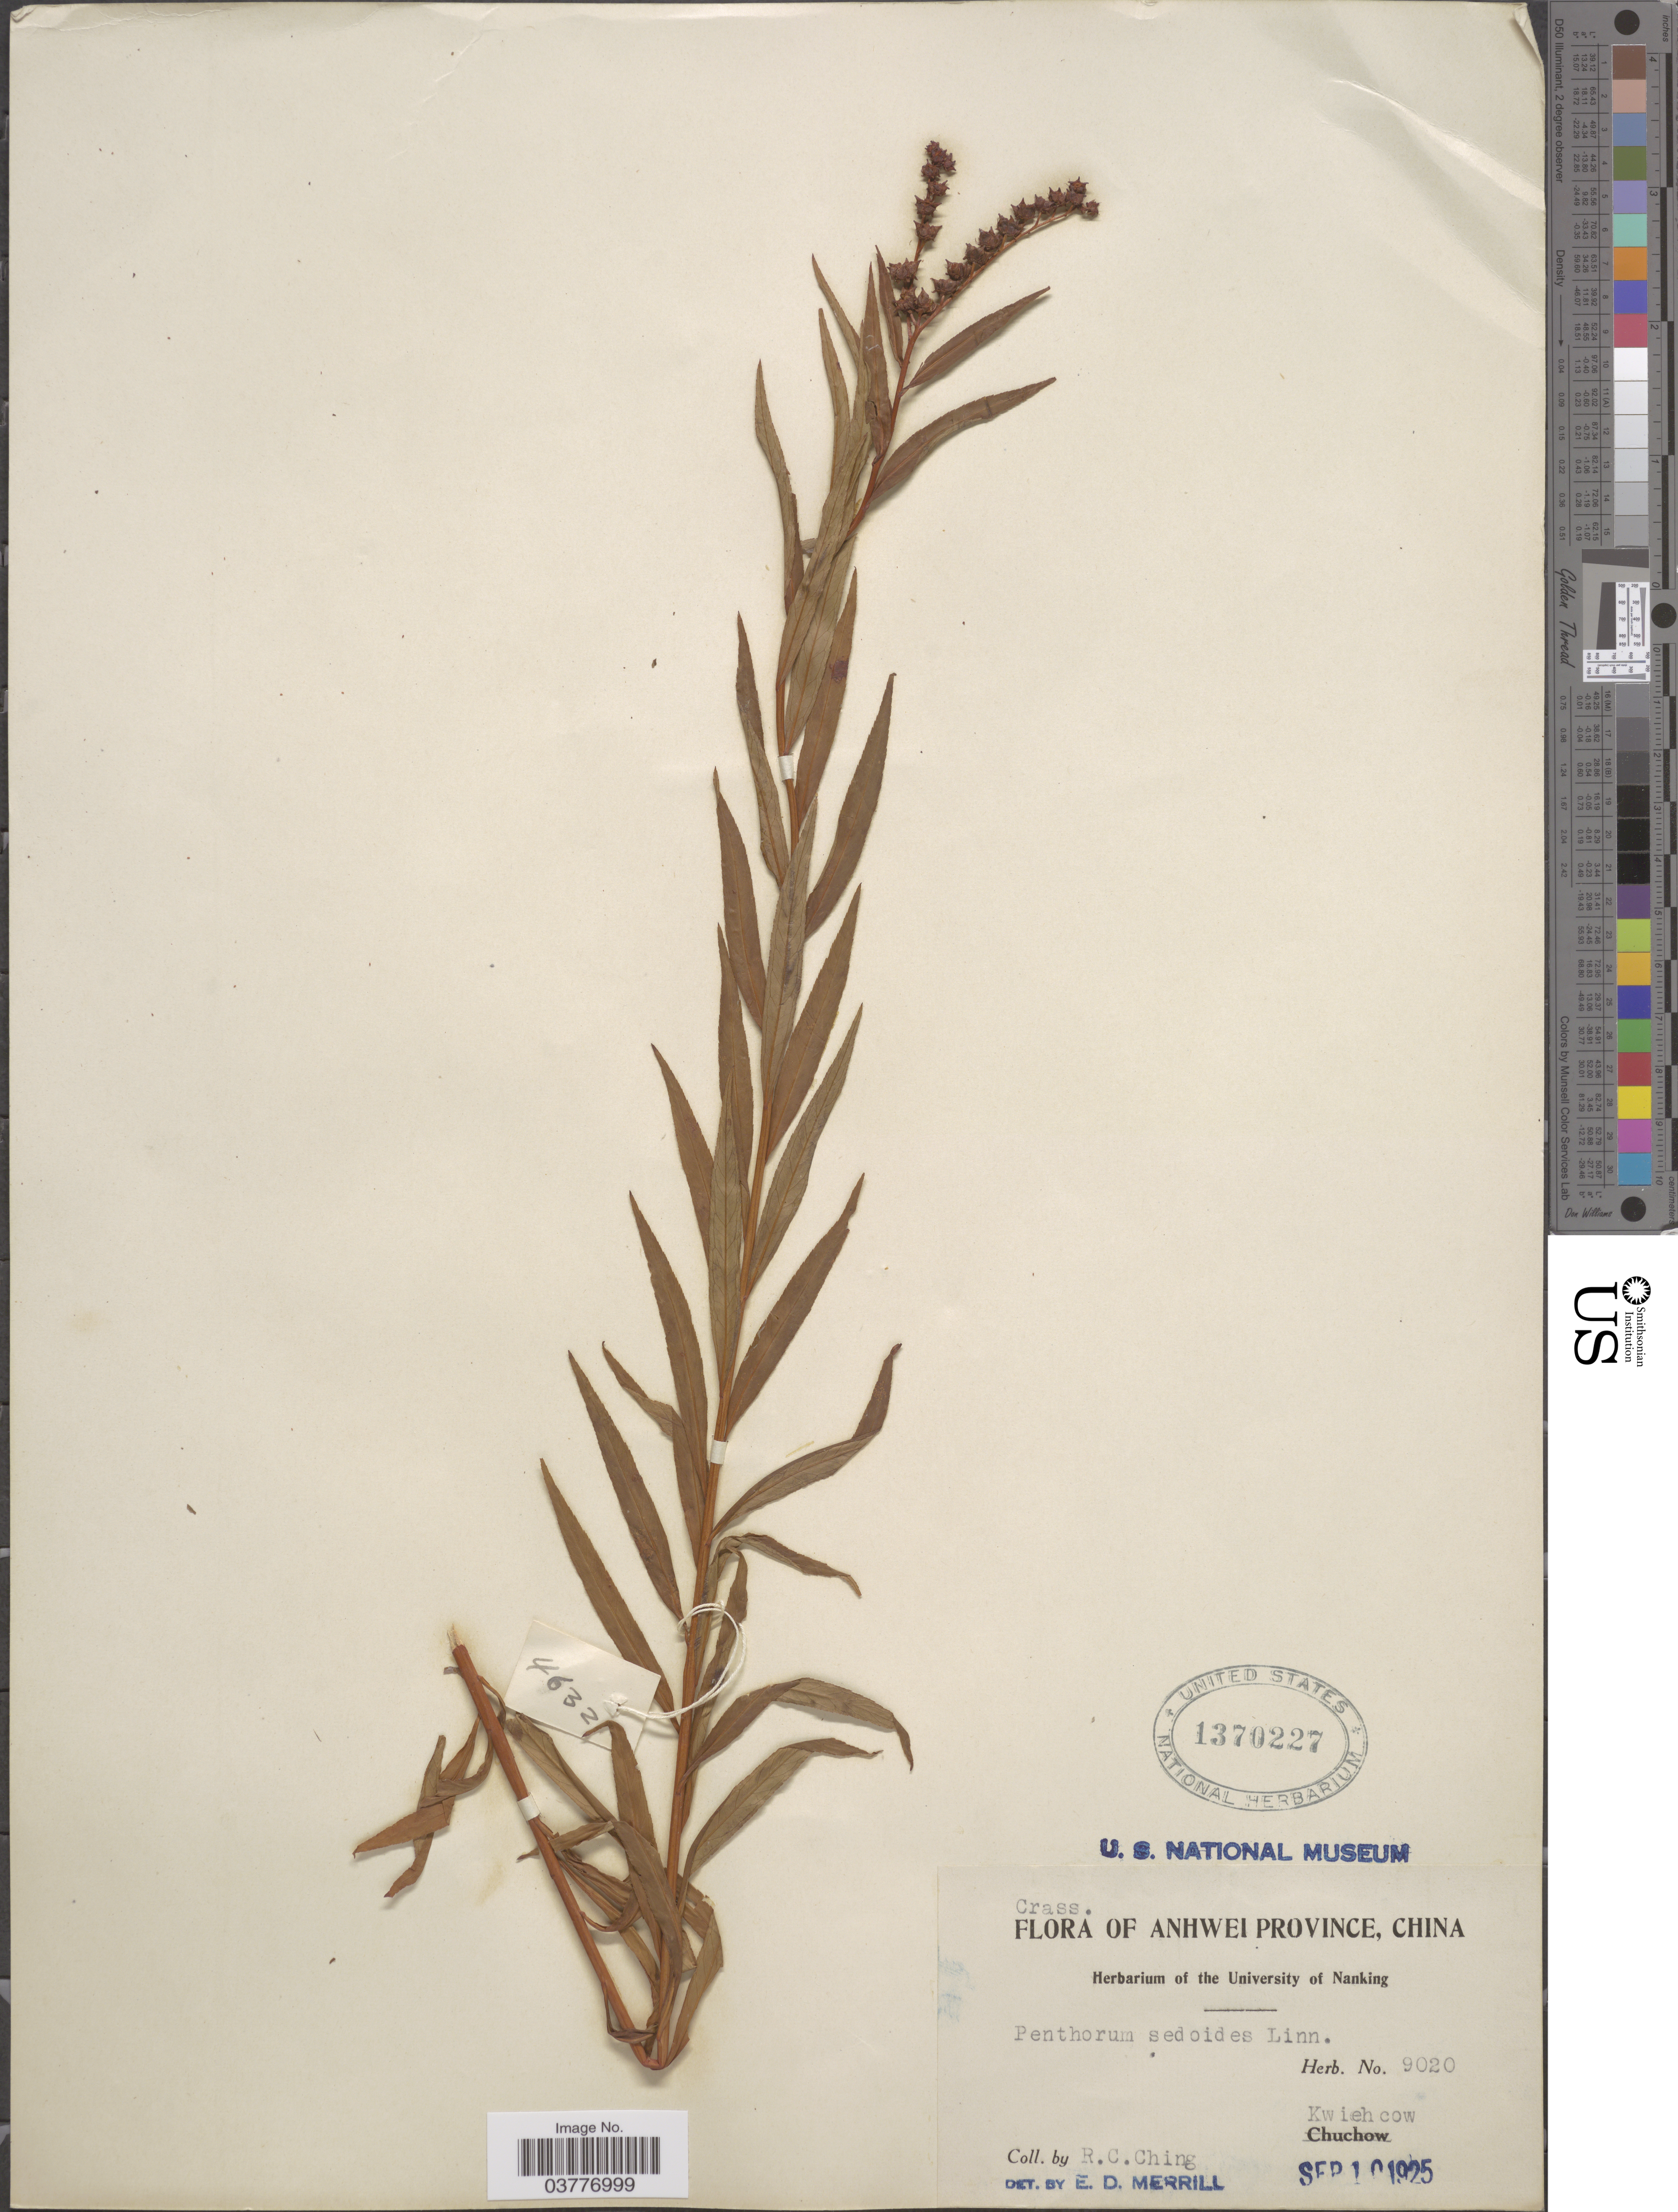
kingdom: Plantae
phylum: Tracheophyta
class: Magnoliopsida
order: Saxifragales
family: Penthoraceae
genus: Penthorum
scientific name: Penthorum sedoides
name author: L.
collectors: R. C. Ching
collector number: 9020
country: China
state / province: Anhui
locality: Anhwei Province. Kwieh cow.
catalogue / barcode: US 1370227